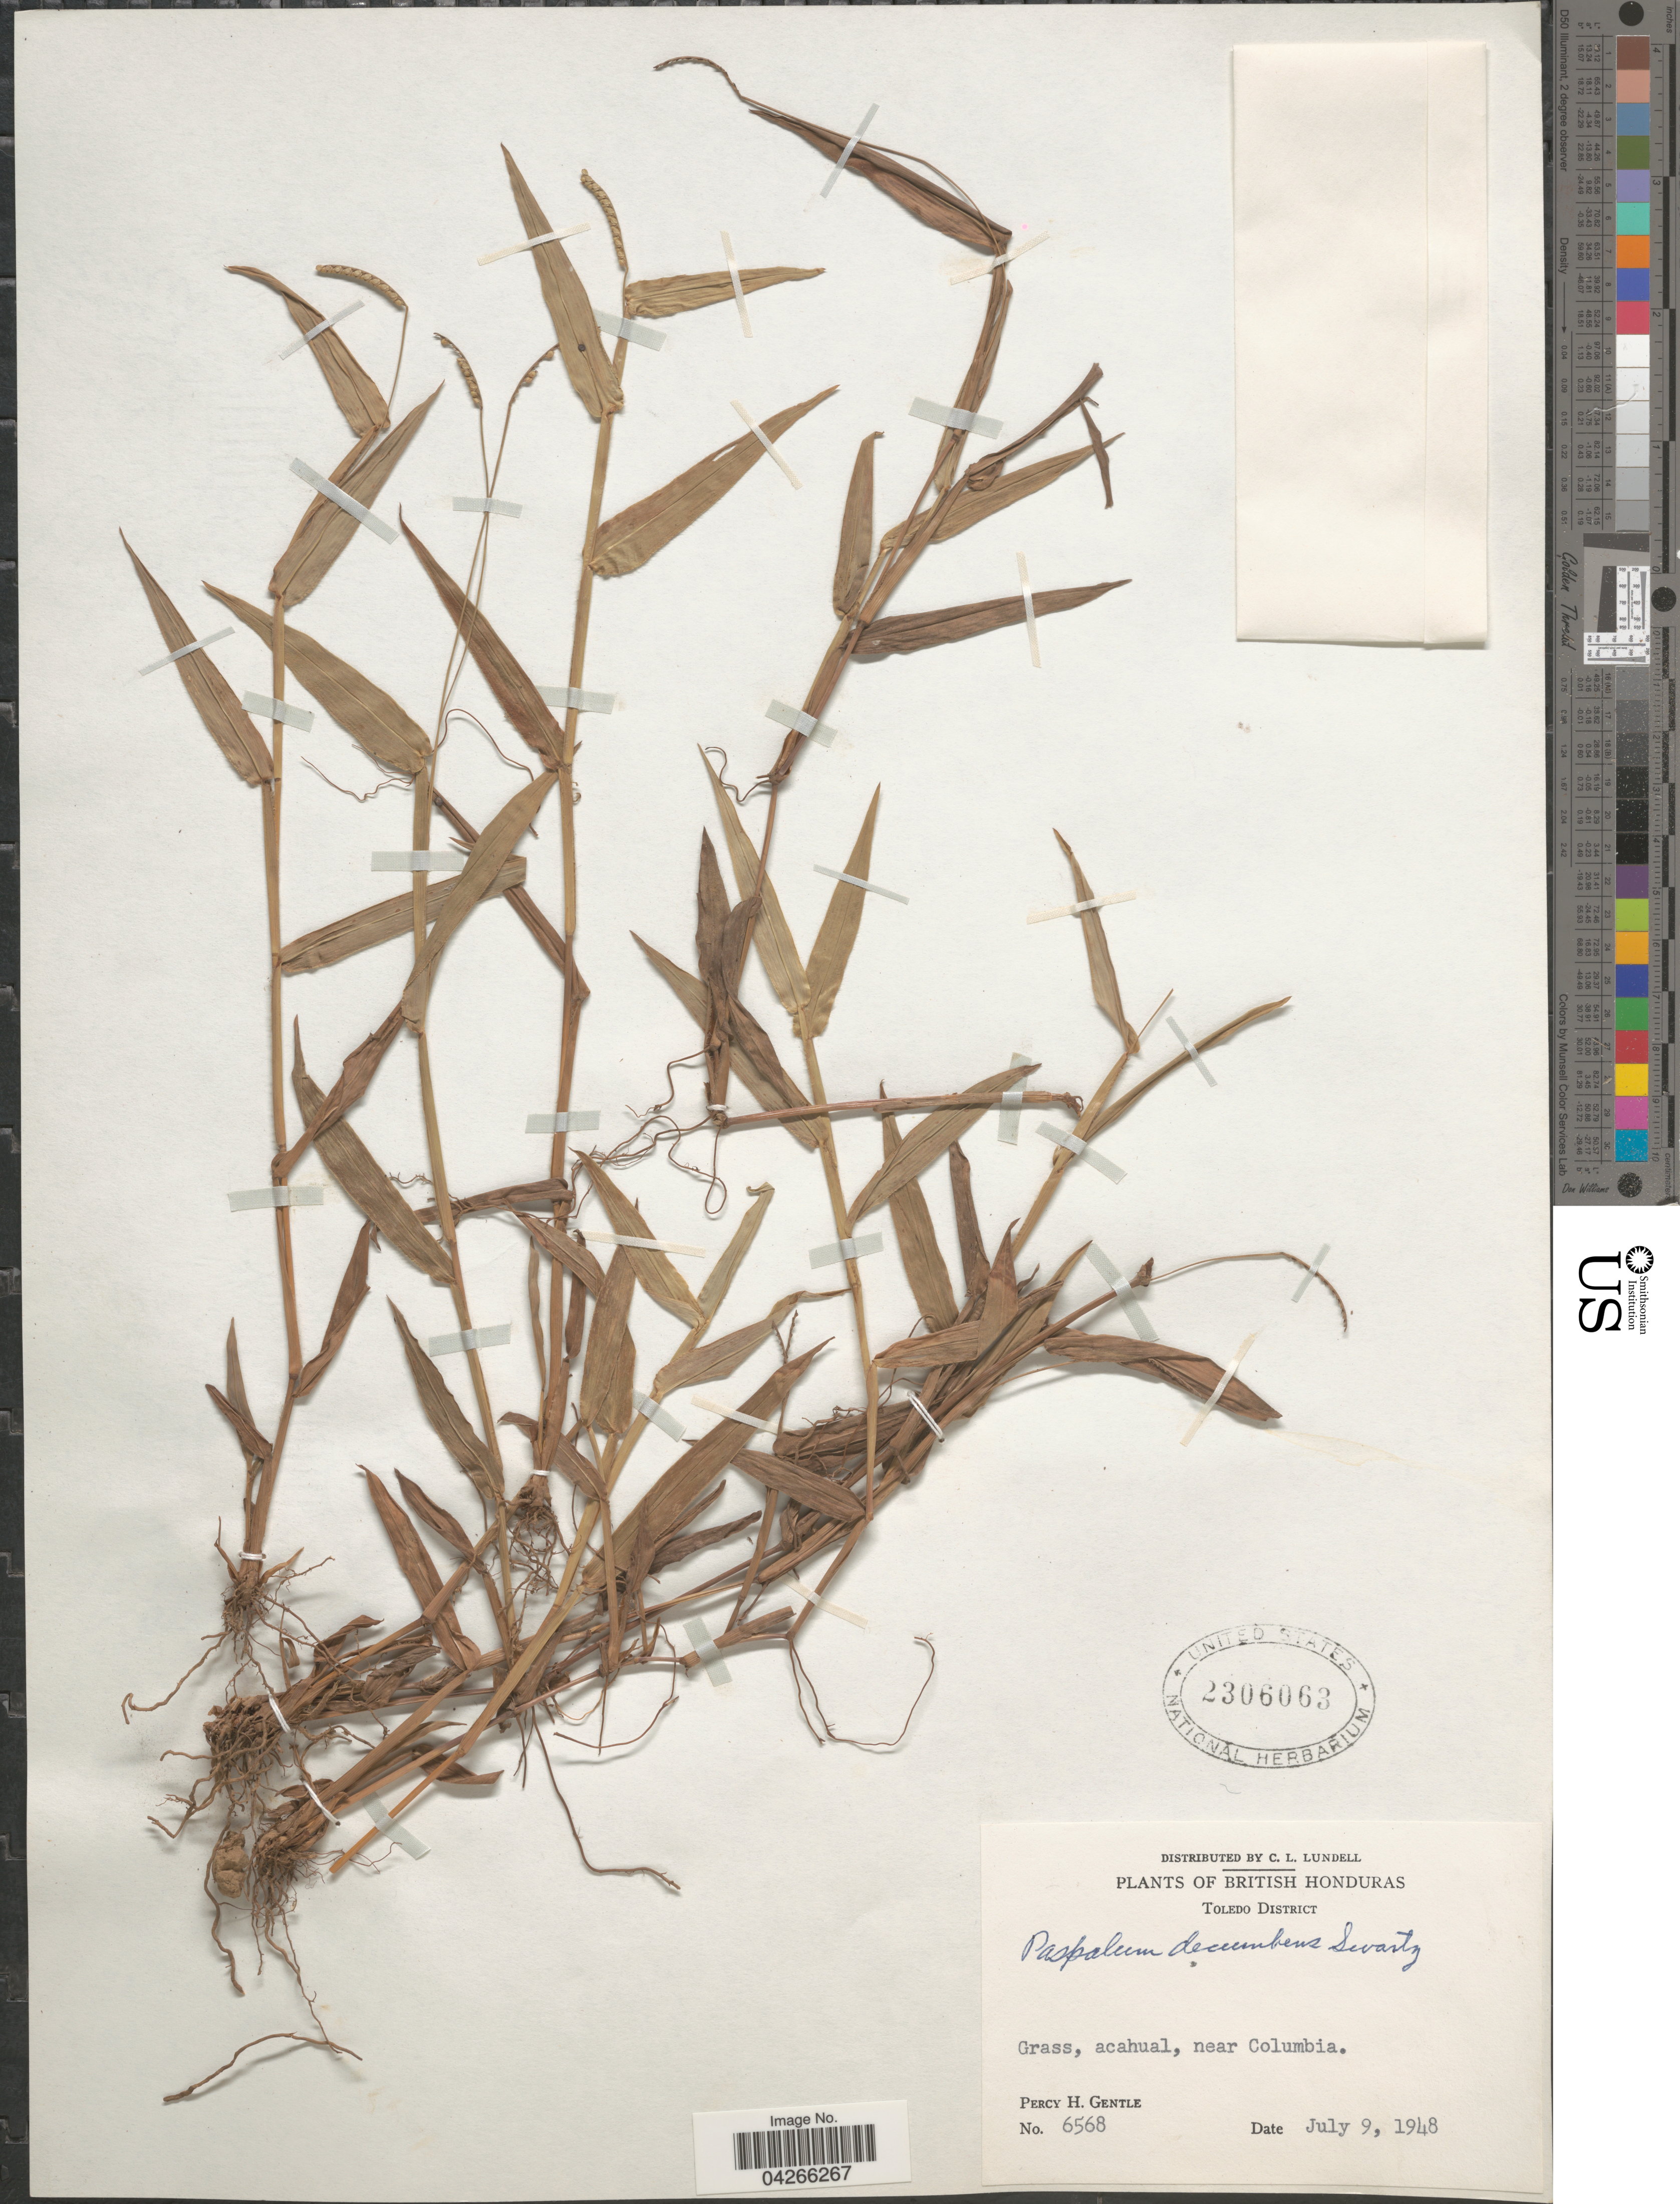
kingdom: Plantae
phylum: Tracheophyta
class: Liliopsida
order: Poales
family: Poaceae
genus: Paspalum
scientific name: Paspalum decumbens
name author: Sw.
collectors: P. H. Gentle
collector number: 6568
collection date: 1948-07-09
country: Belize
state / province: Toledo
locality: British Honduras. Toledo District. Grass, acahual, near Columbia.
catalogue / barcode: US 2306063